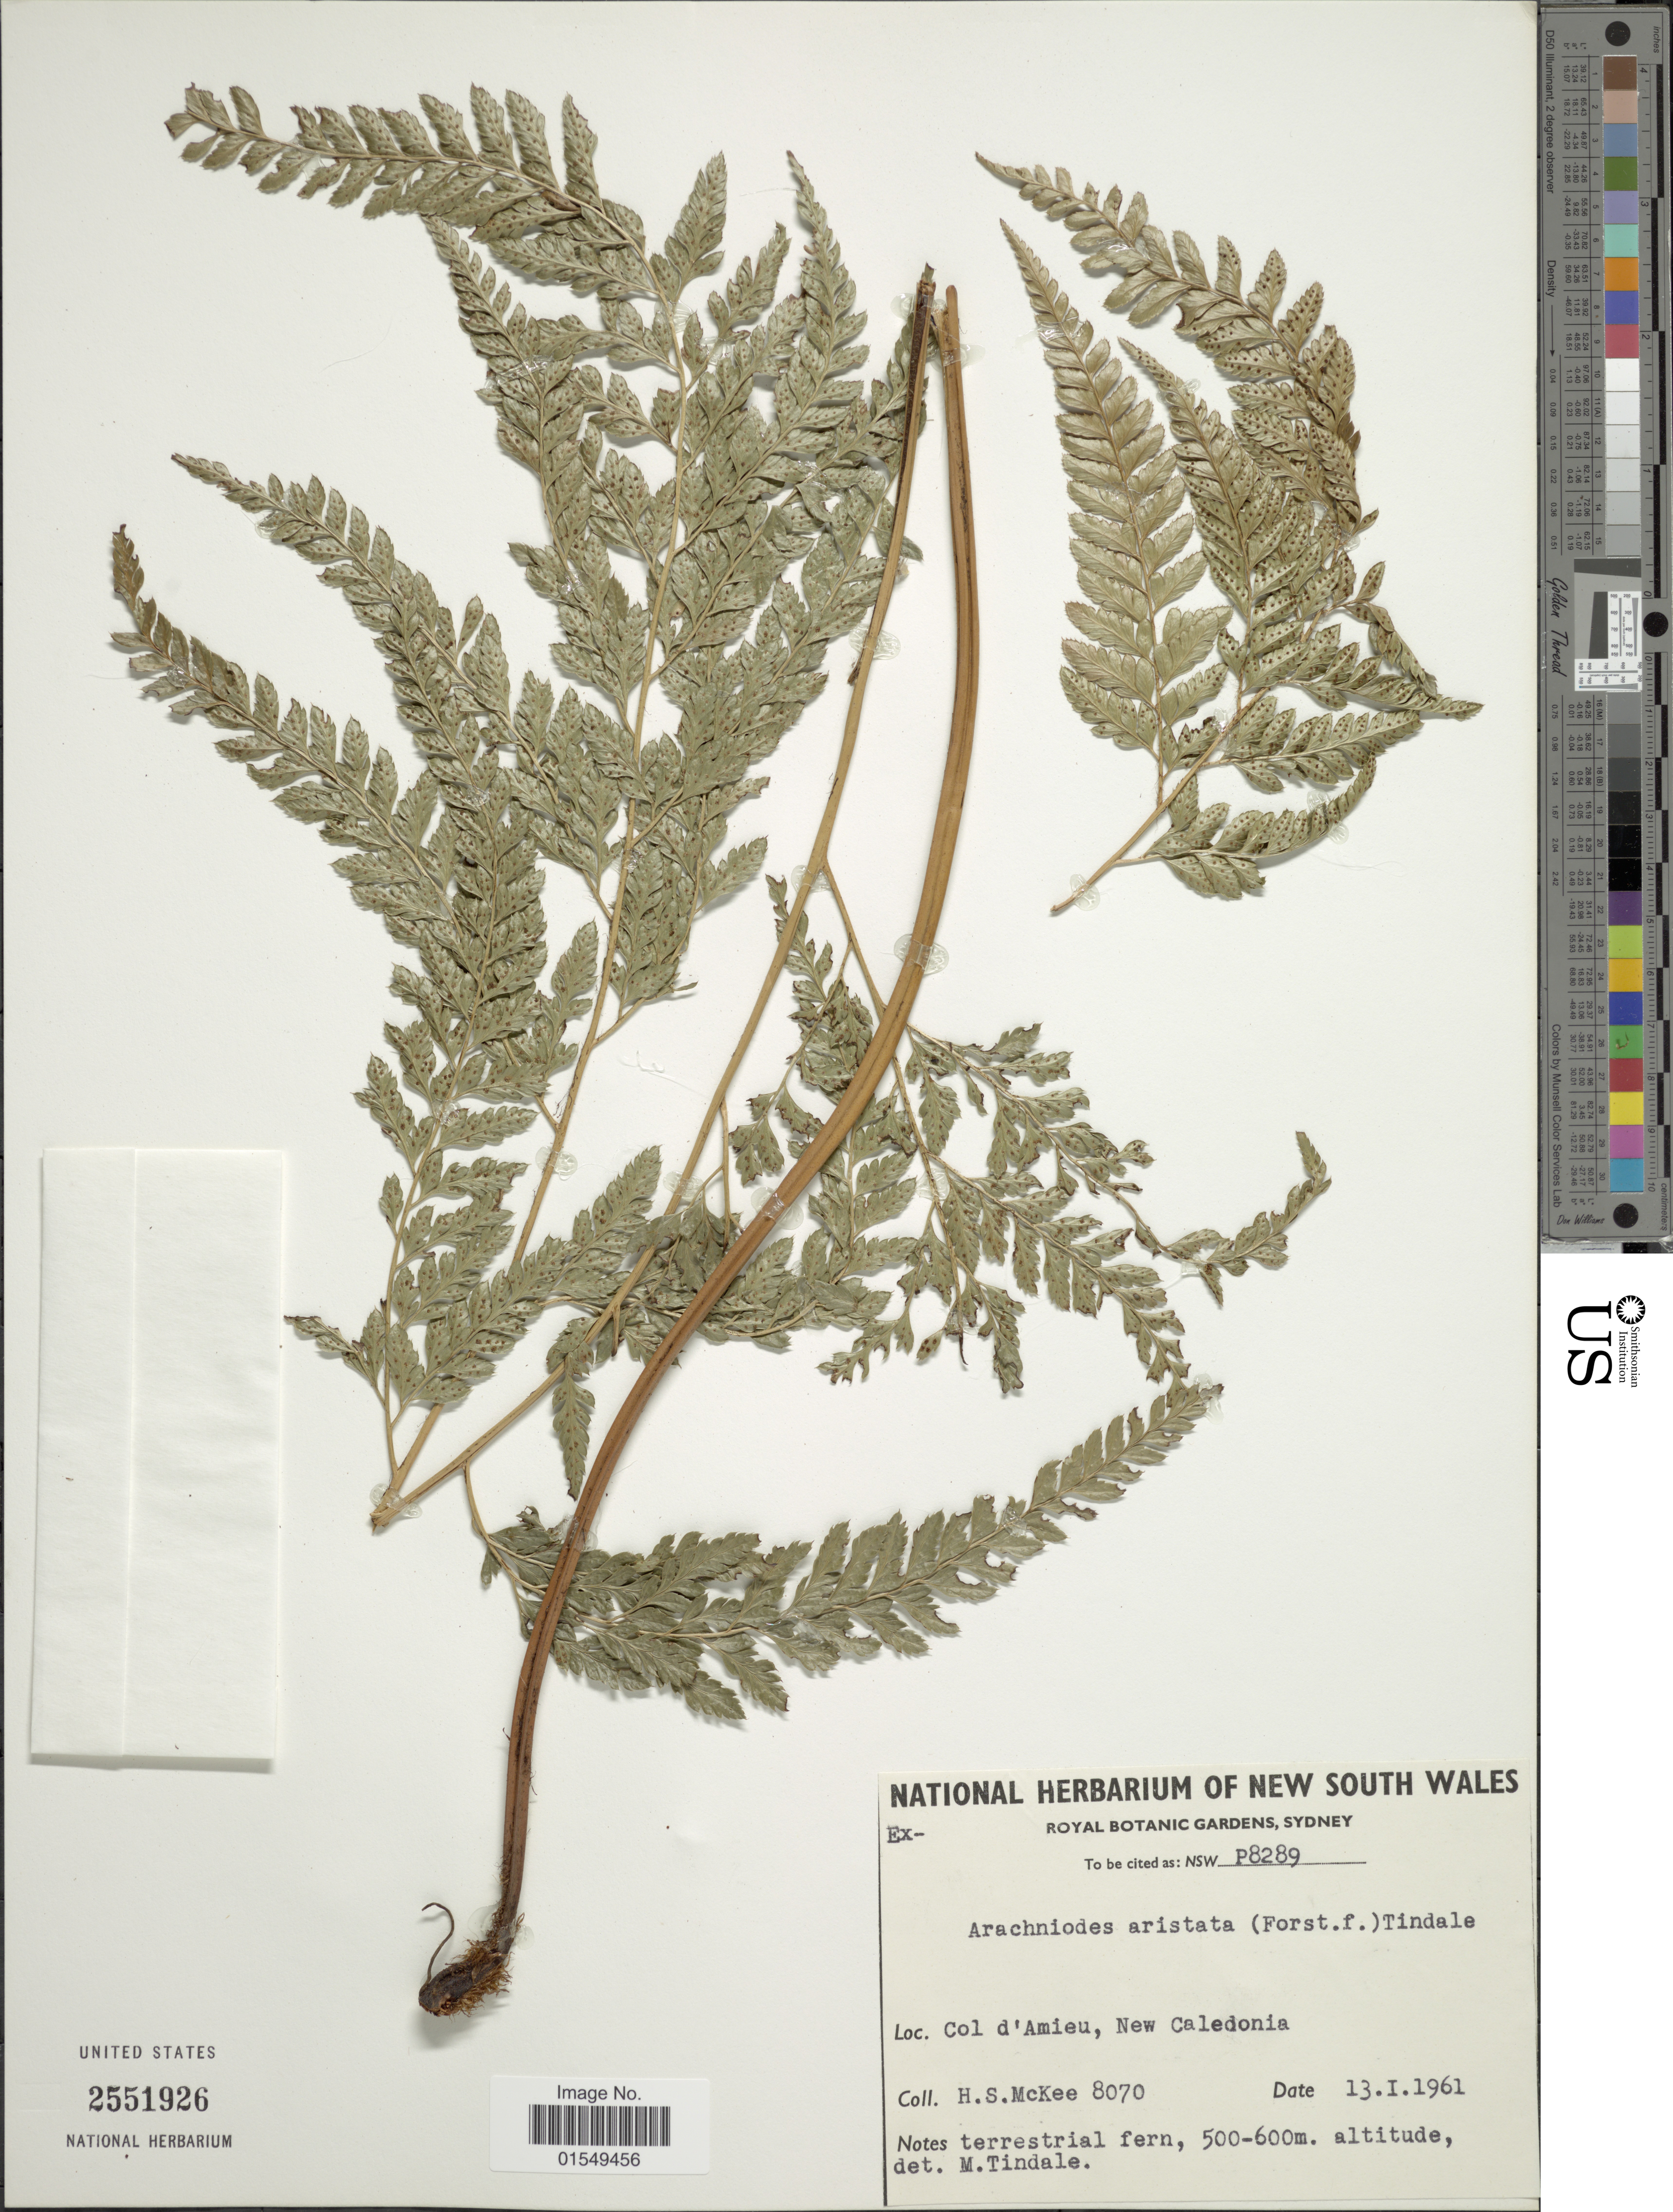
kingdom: Plantae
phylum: Tracheophyta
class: Polypodiopsida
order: Polypodiales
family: Dryopteridaceae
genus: Arachniodes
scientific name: Arachniodes aristata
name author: (G. Forst.) Tindale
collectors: H. S. McKee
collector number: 8070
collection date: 1961-01-13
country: New Caledonia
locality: D'Amieu, New Caledonia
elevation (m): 500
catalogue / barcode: US 2551926